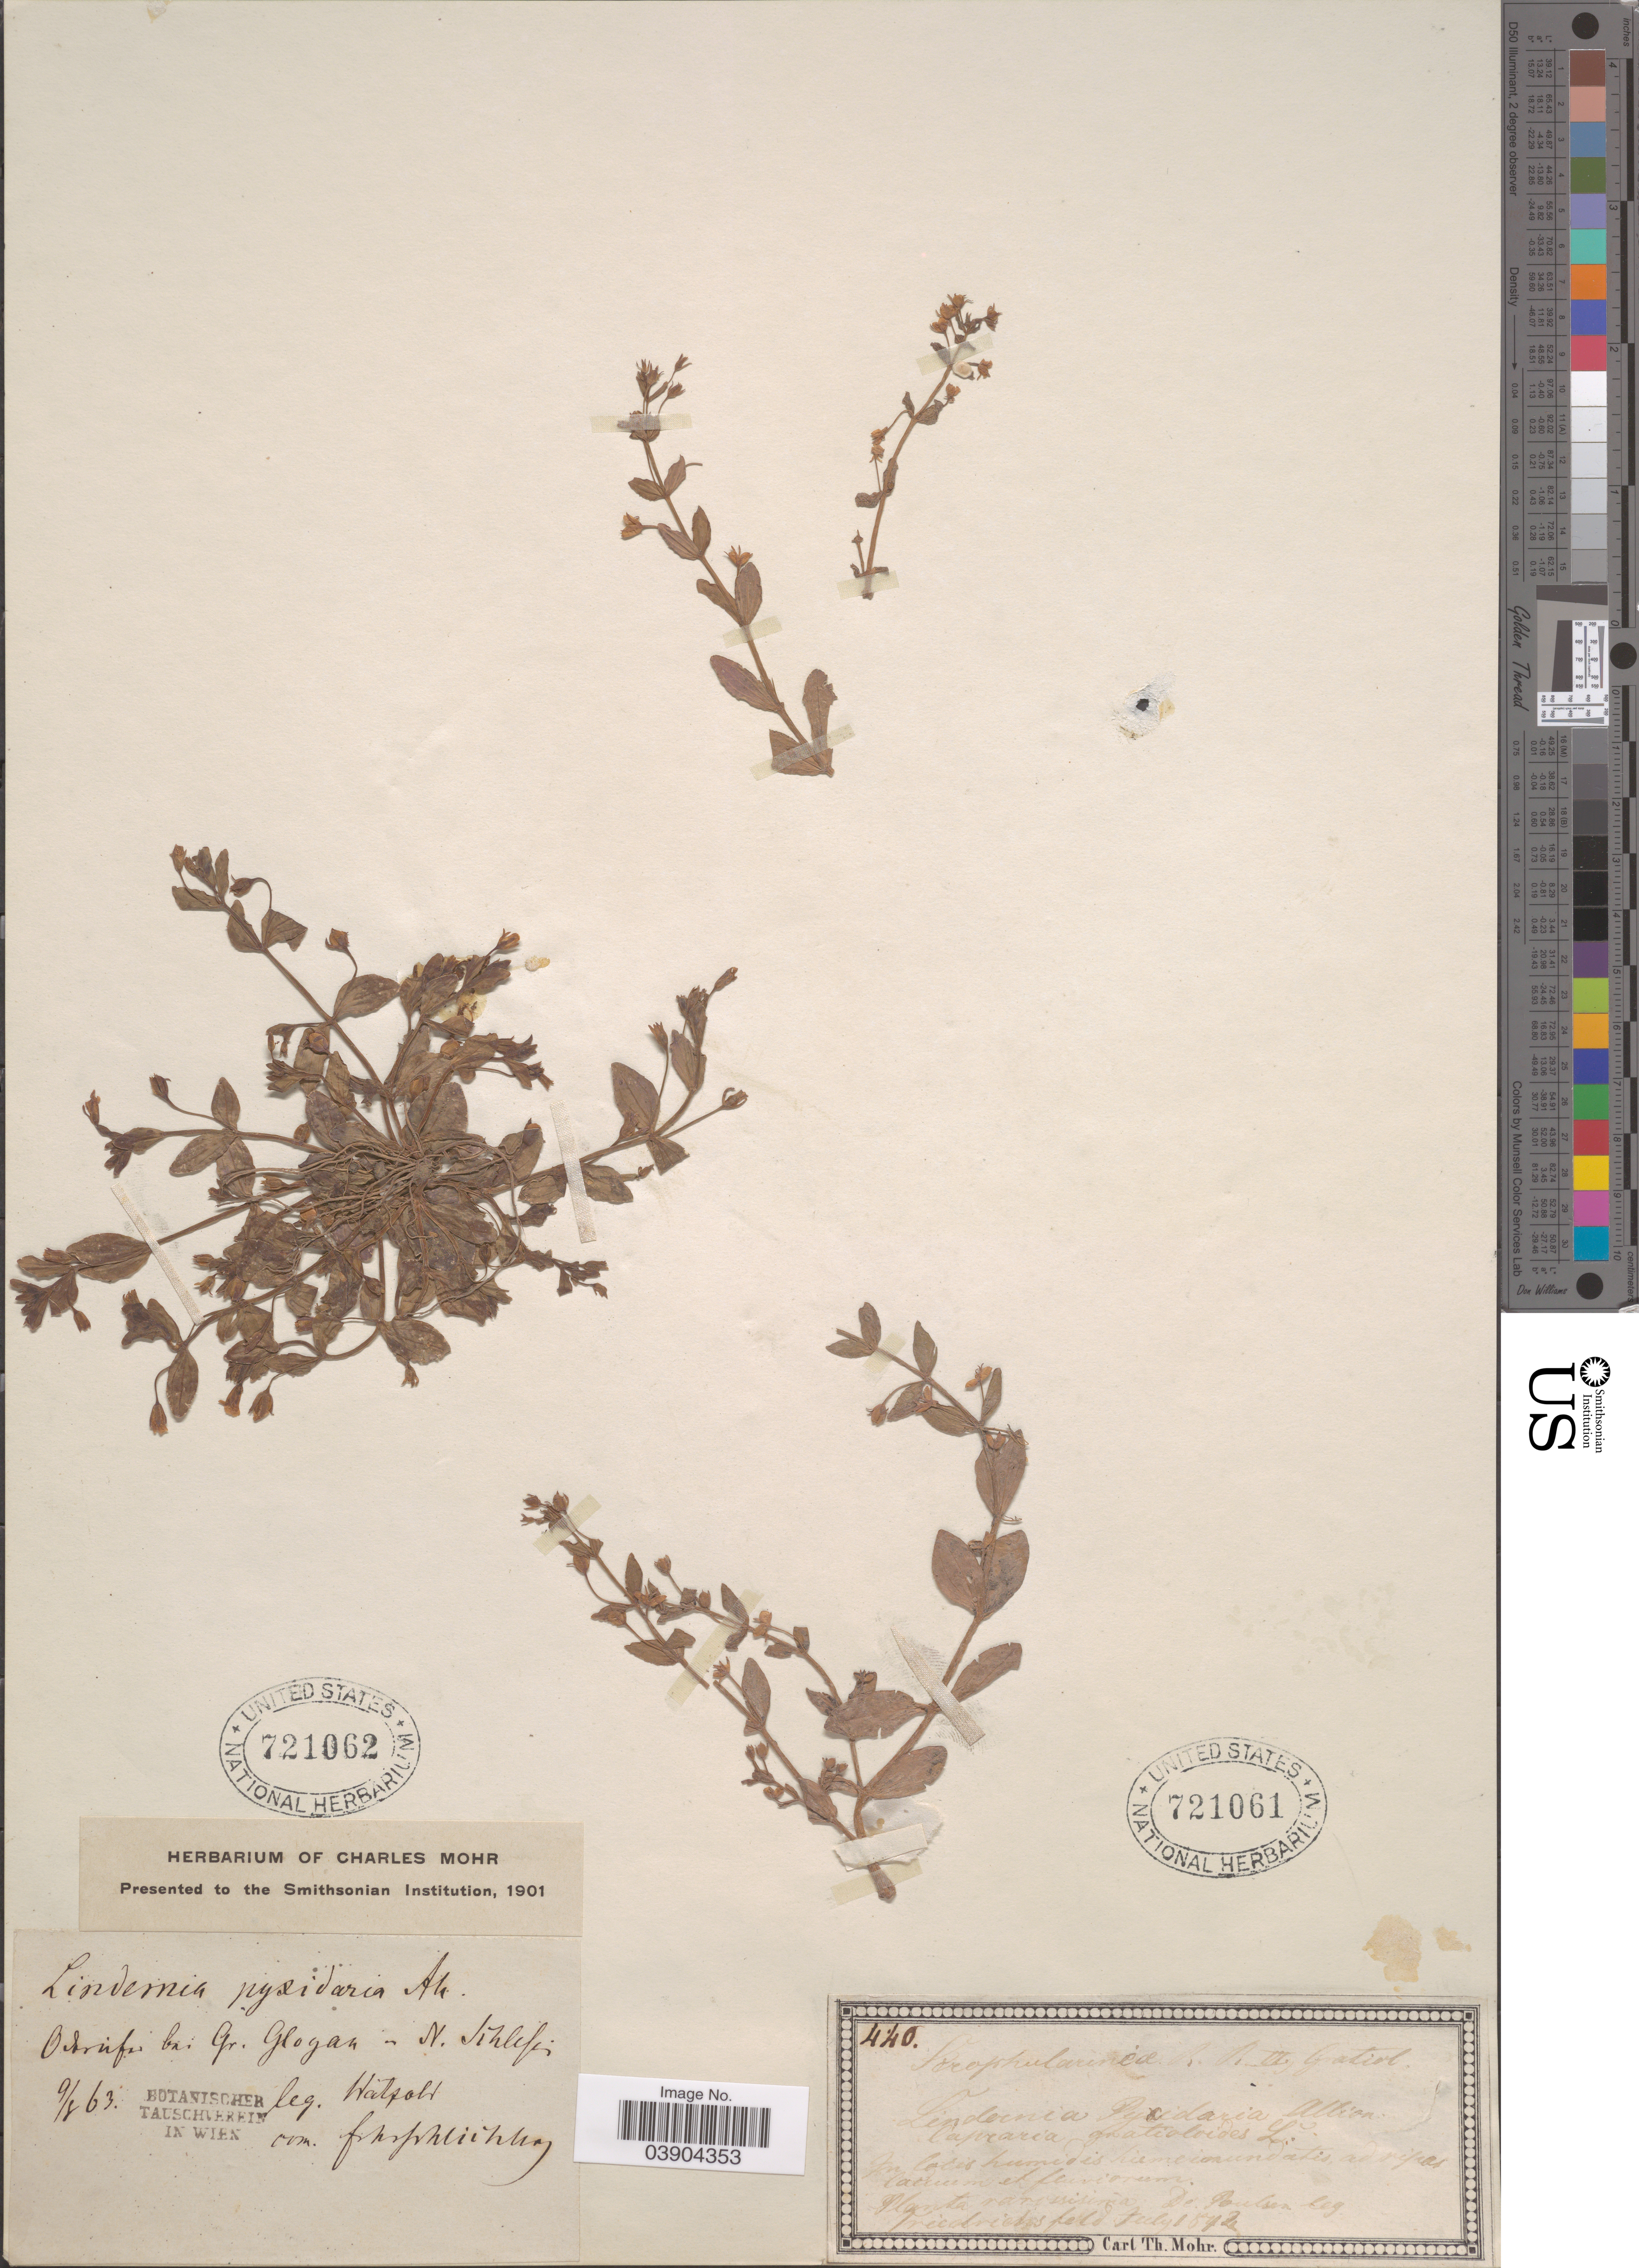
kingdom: Plantae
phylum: Tracheophyta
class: Magnoliopsida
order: Lamiales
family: Linderniaceae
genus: Lindernia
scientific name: Lindernia pyxidaria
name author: All.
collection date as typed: Transcribed d/m/y: 9/8/63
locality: Ostrife bai Gr. Glogan- N. Sihlepi. [interpreted]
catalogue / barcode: US 721062